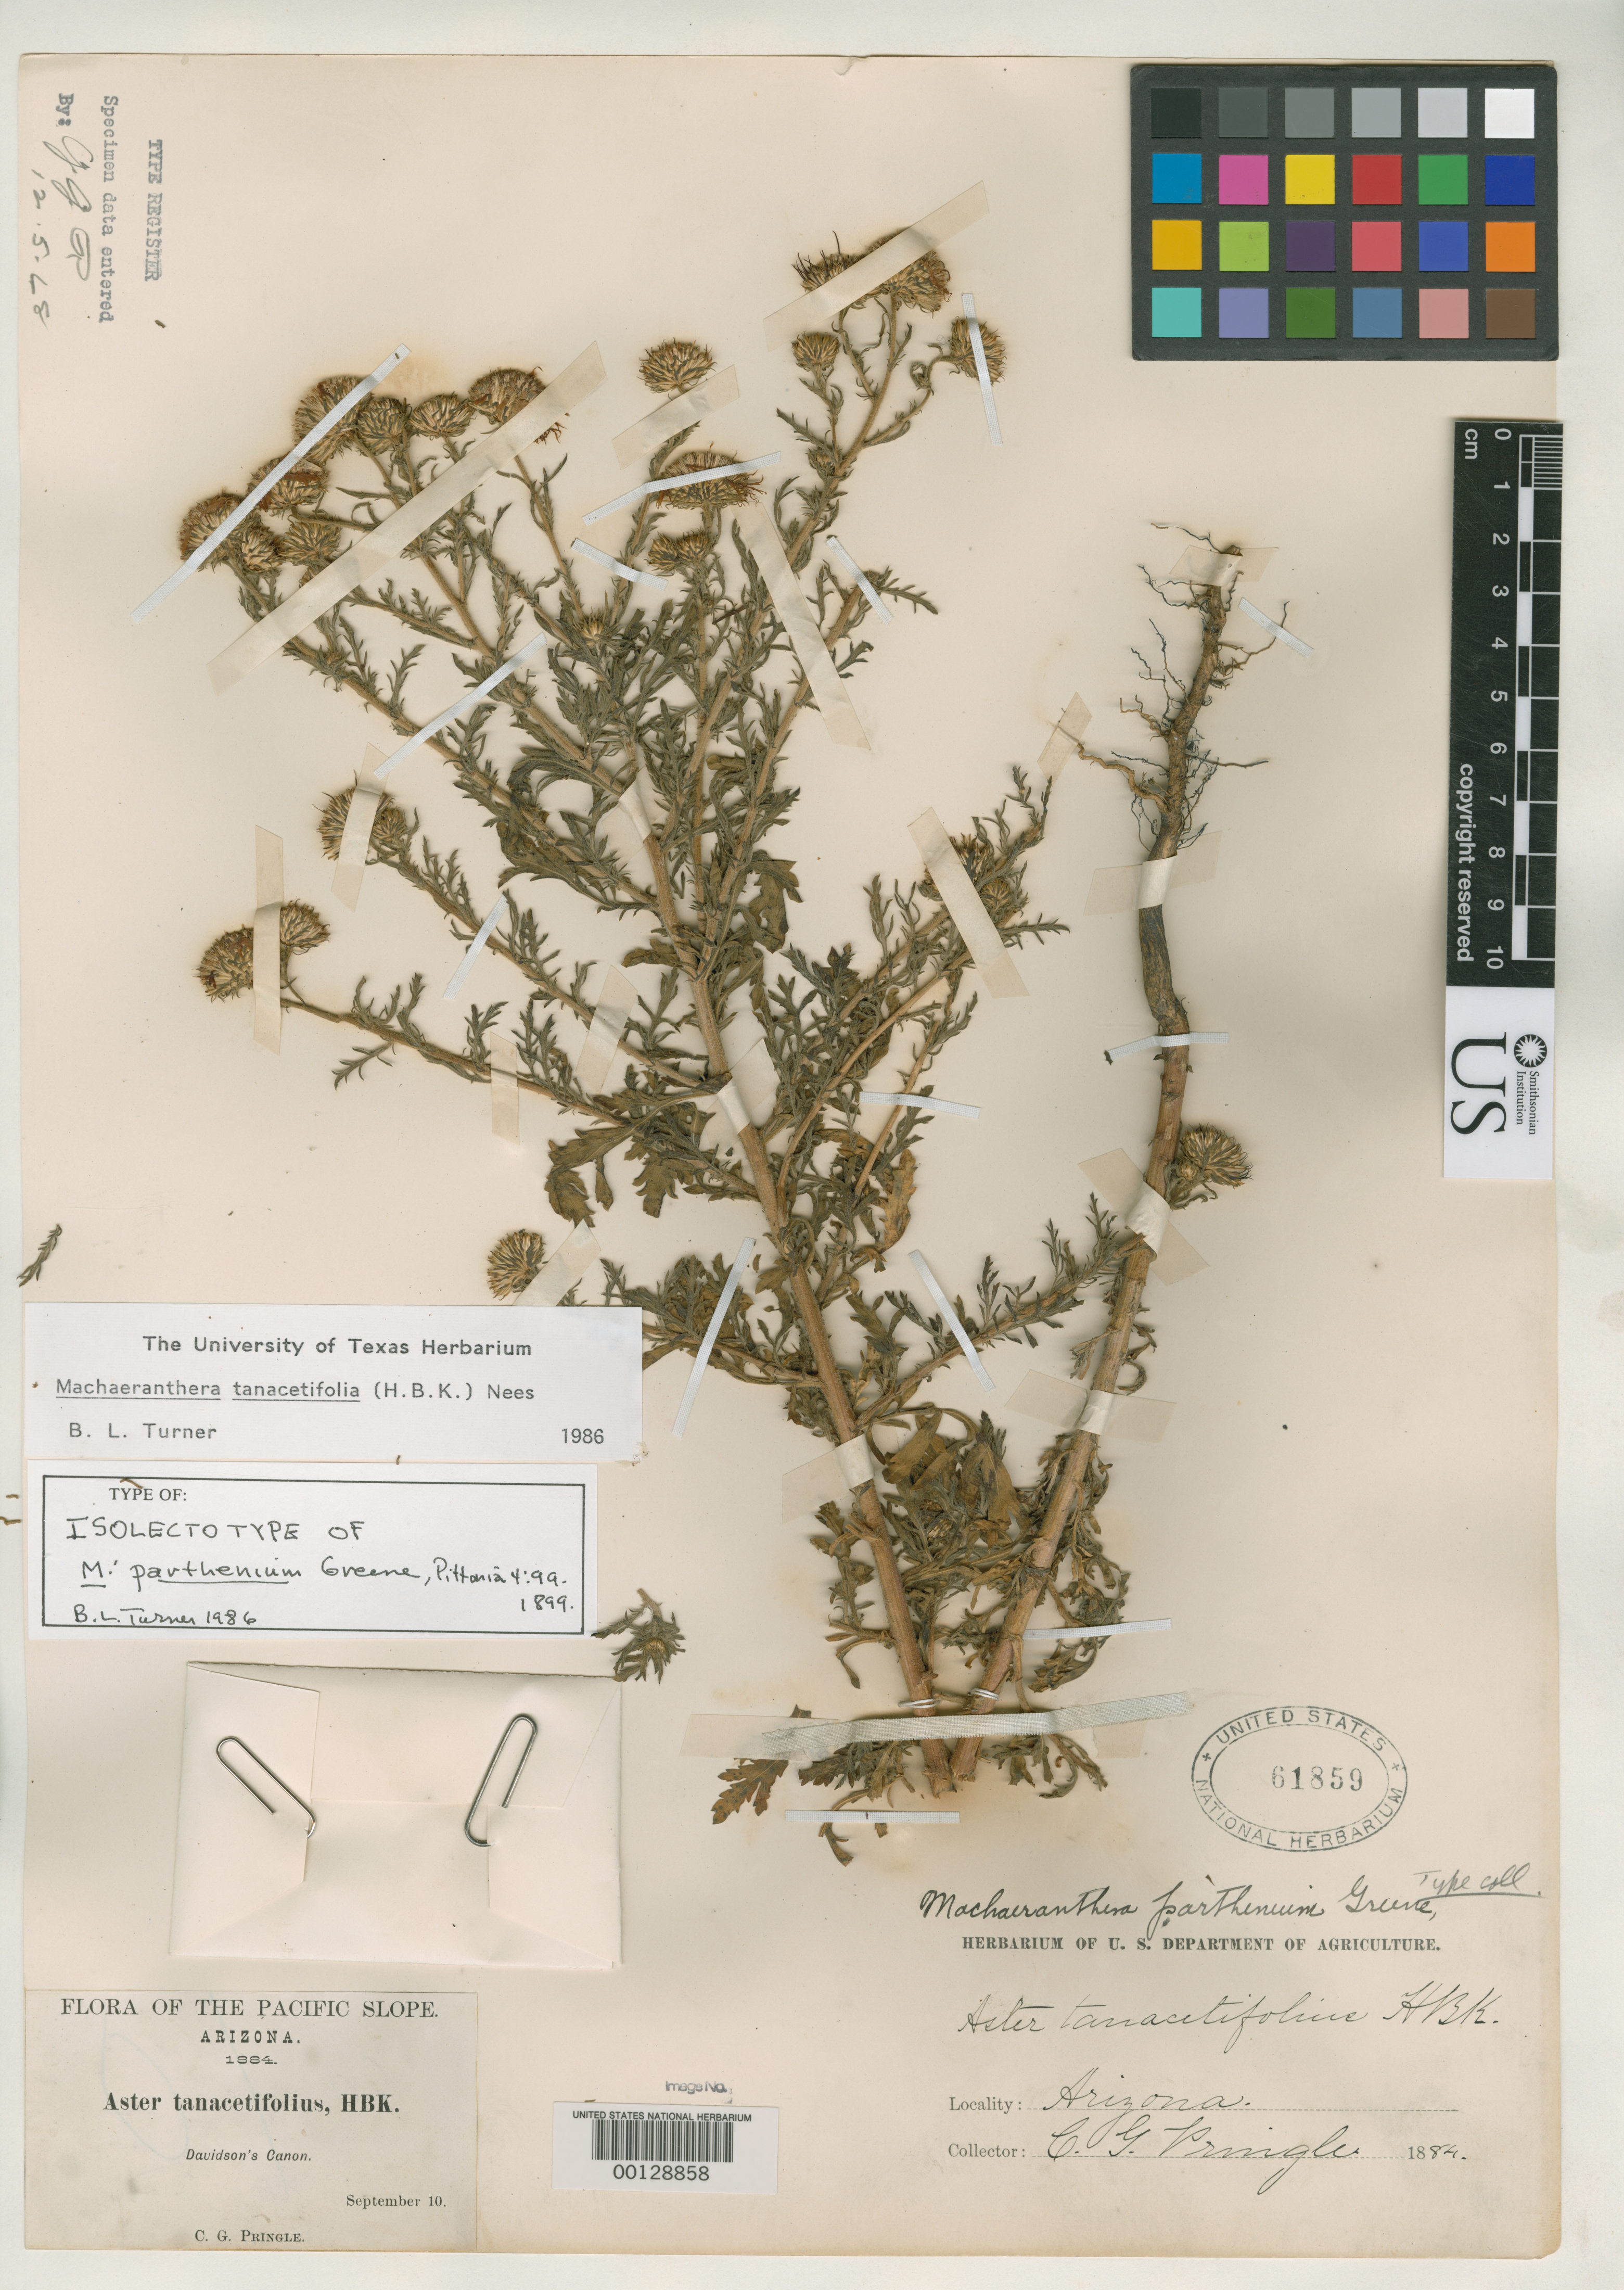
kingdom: Plantae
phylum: Tracheophyta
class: Magnoliopsida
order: Asterales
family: Asteraceae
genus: Machaeranthera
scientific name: Machaeranthera parthenium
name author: Greene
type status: Isotype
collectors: C. G. Pringle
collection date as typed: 10 Sep 1884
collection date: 1884-09-10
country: United States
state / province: Arizona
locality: Davidson's Canyon.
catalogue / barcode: US 61859